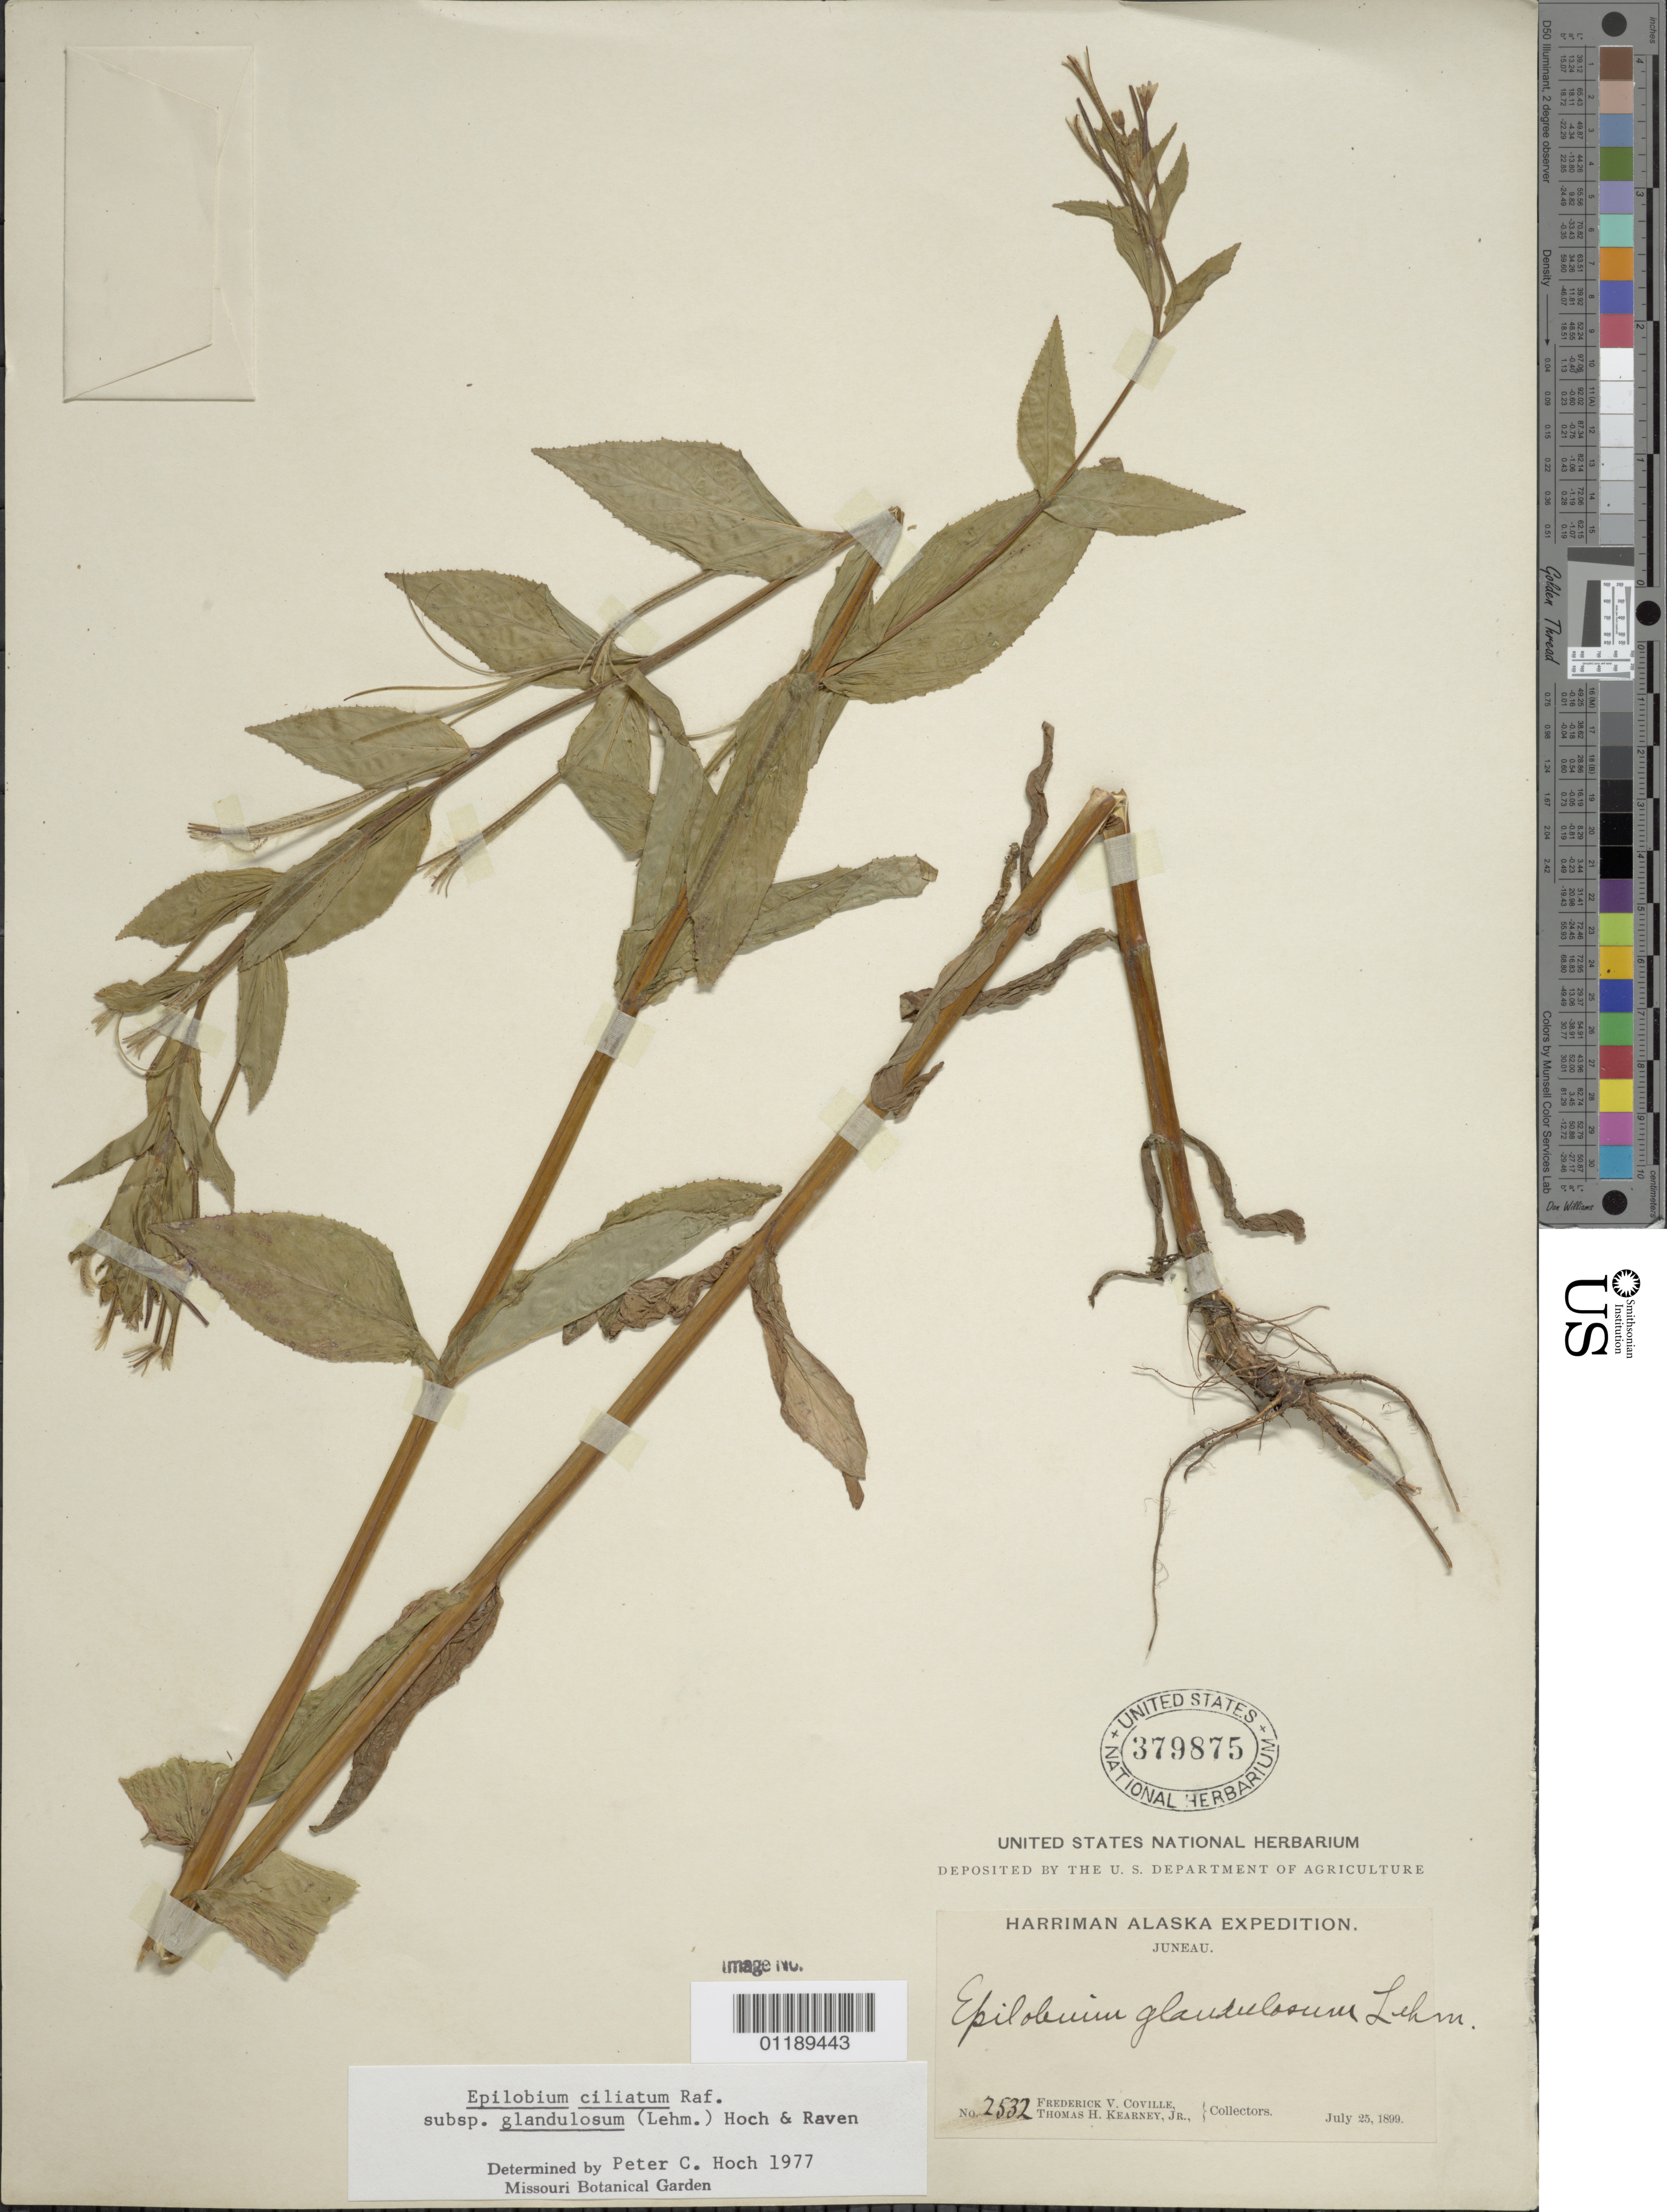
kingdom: Plantae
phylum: Tracheophyta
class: Magnoliopsida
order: Myrtales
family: Onagraceae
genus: Epilobium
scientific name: Epilobium ciliatum subsp. glandulosum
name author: (Lehm.) Hoch & P.H. Raven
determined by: Hoch, P. C.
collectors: F. V. Coville & T. H. Kearney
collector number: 2532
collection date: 1899-07-25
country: United States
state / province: Alaska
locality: Juneau.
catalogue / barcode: US 379875